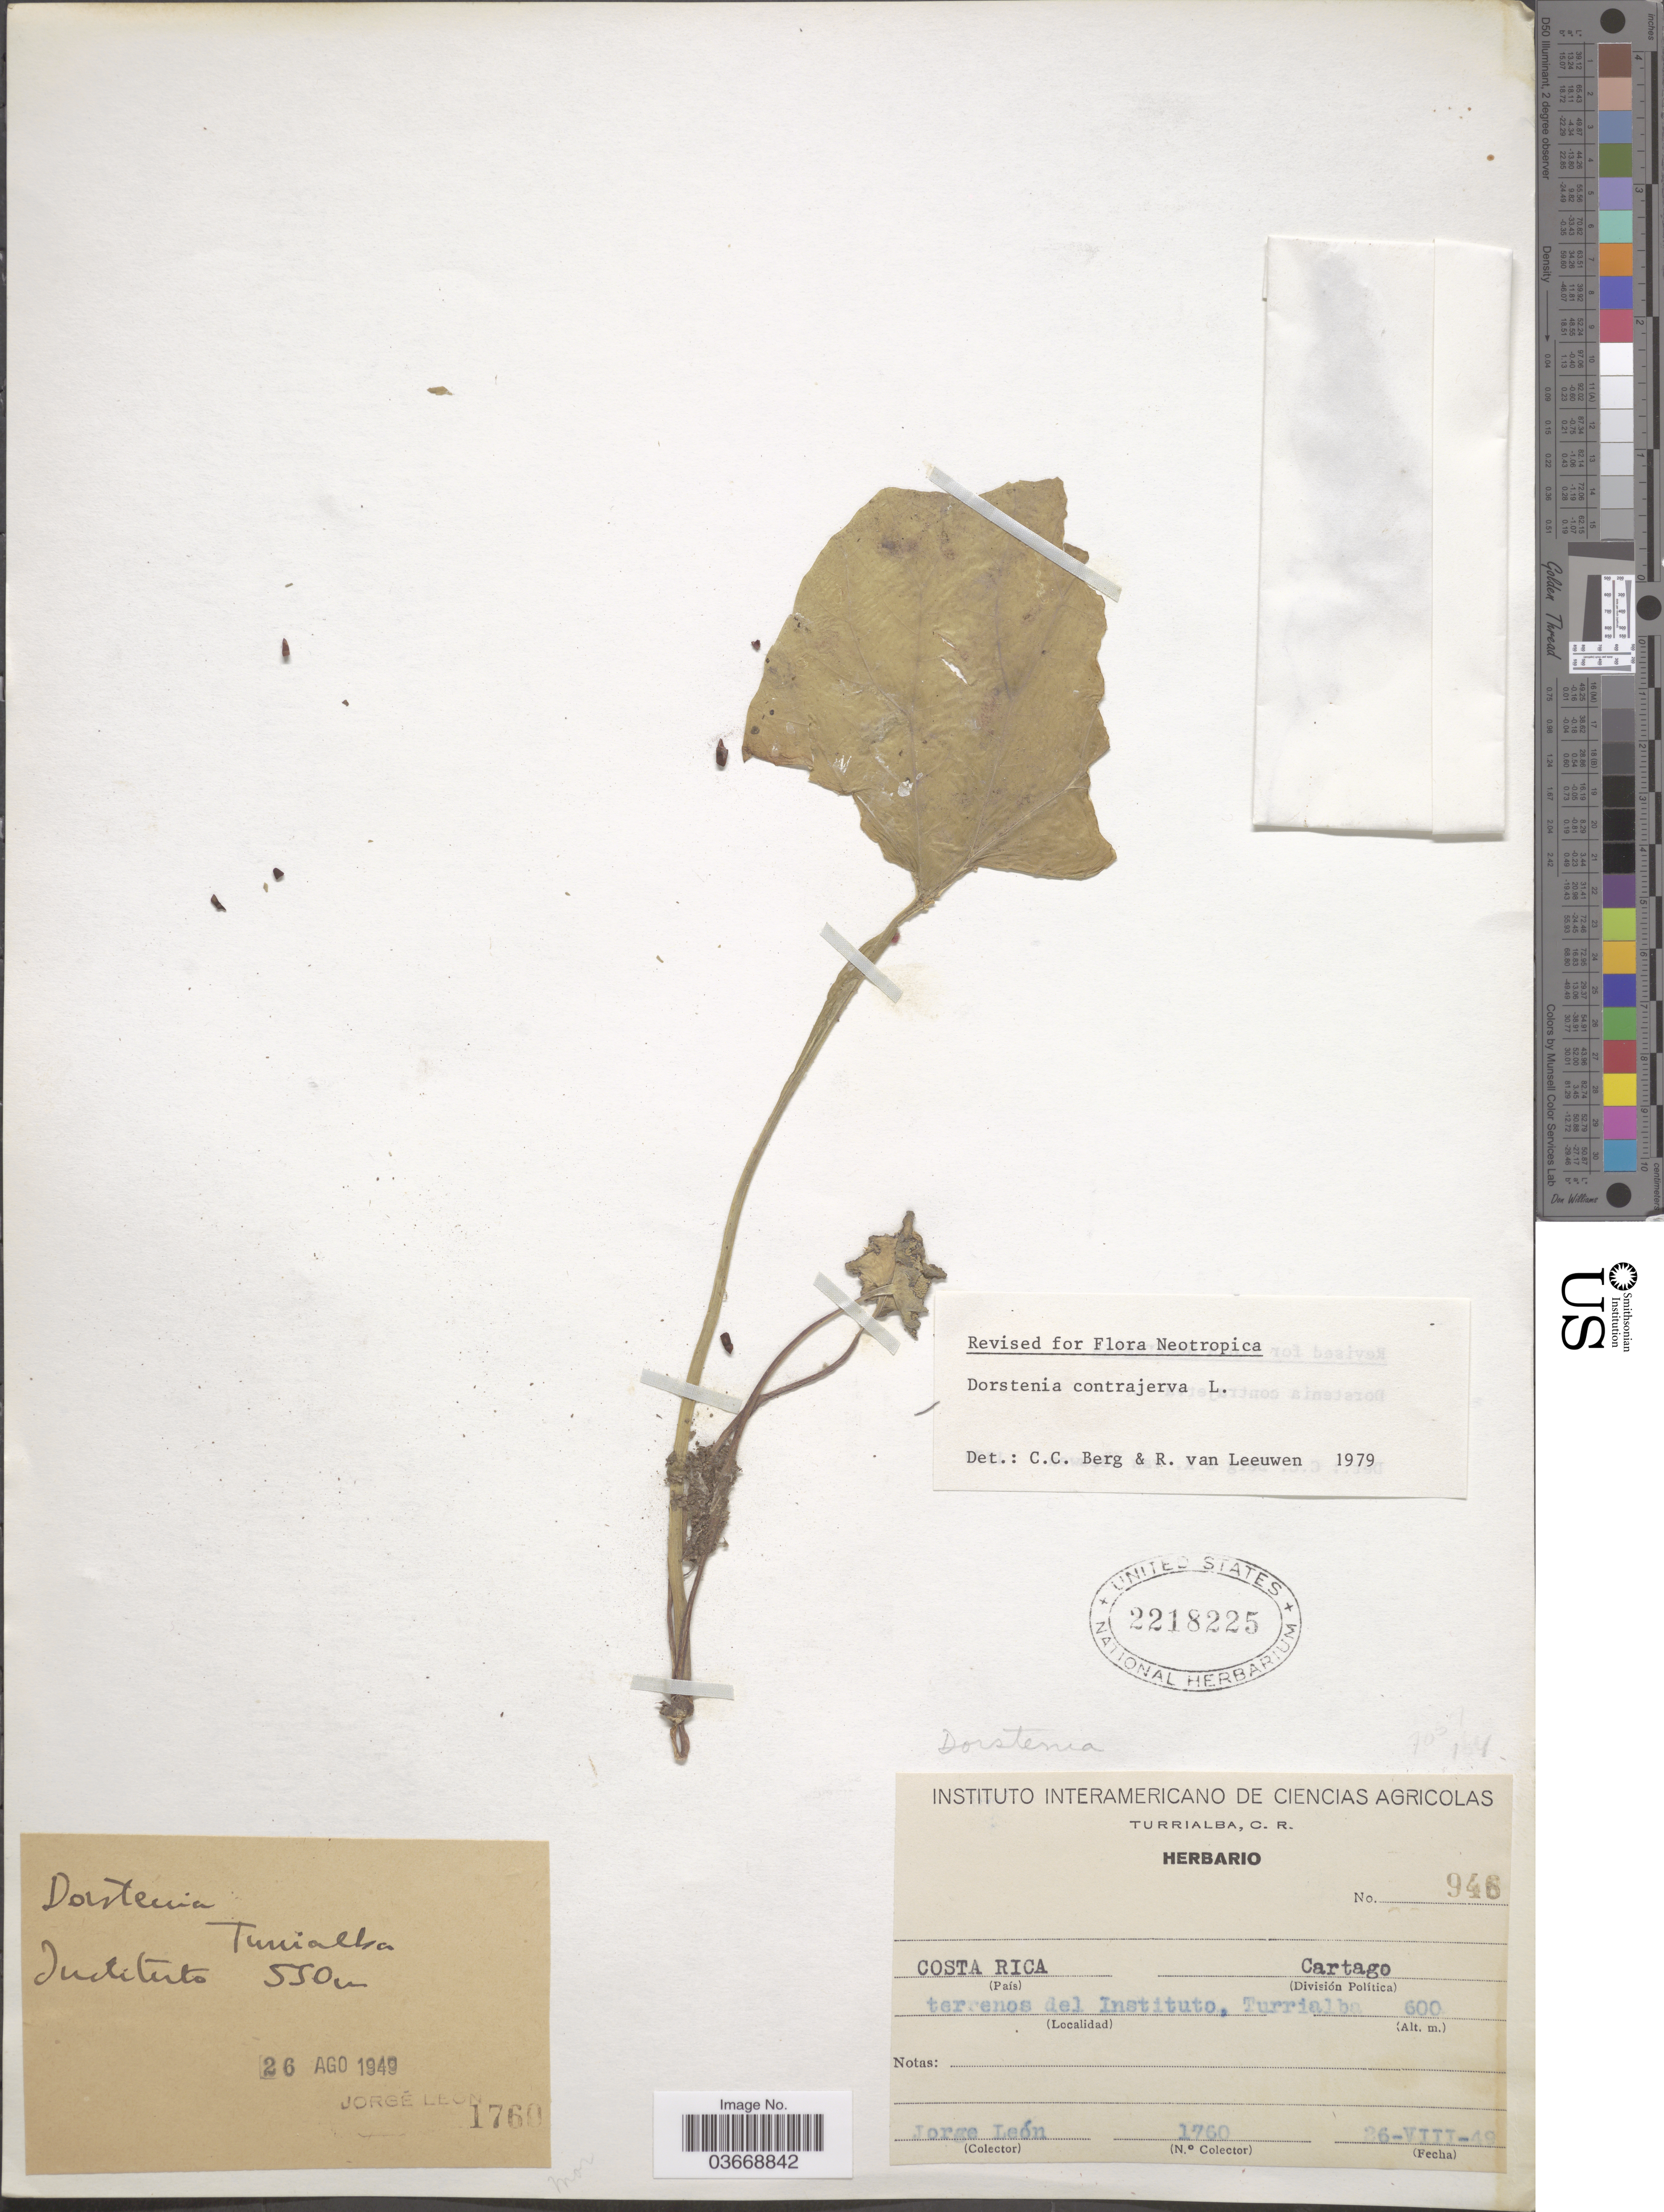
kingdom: Plantae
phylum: Tracheophyta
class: Magnoliopsida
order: Rosales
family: Moraceae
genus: Dorstenia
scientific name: Dorstenia contrajerva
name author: L.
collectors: J. León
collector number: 1760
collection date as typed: Transcribed d/m/y: 26/8/49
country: Costa Rica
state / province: Cartago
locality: Terrenos del Instituto, Turrialba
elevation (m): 600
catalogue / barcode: US 2218225